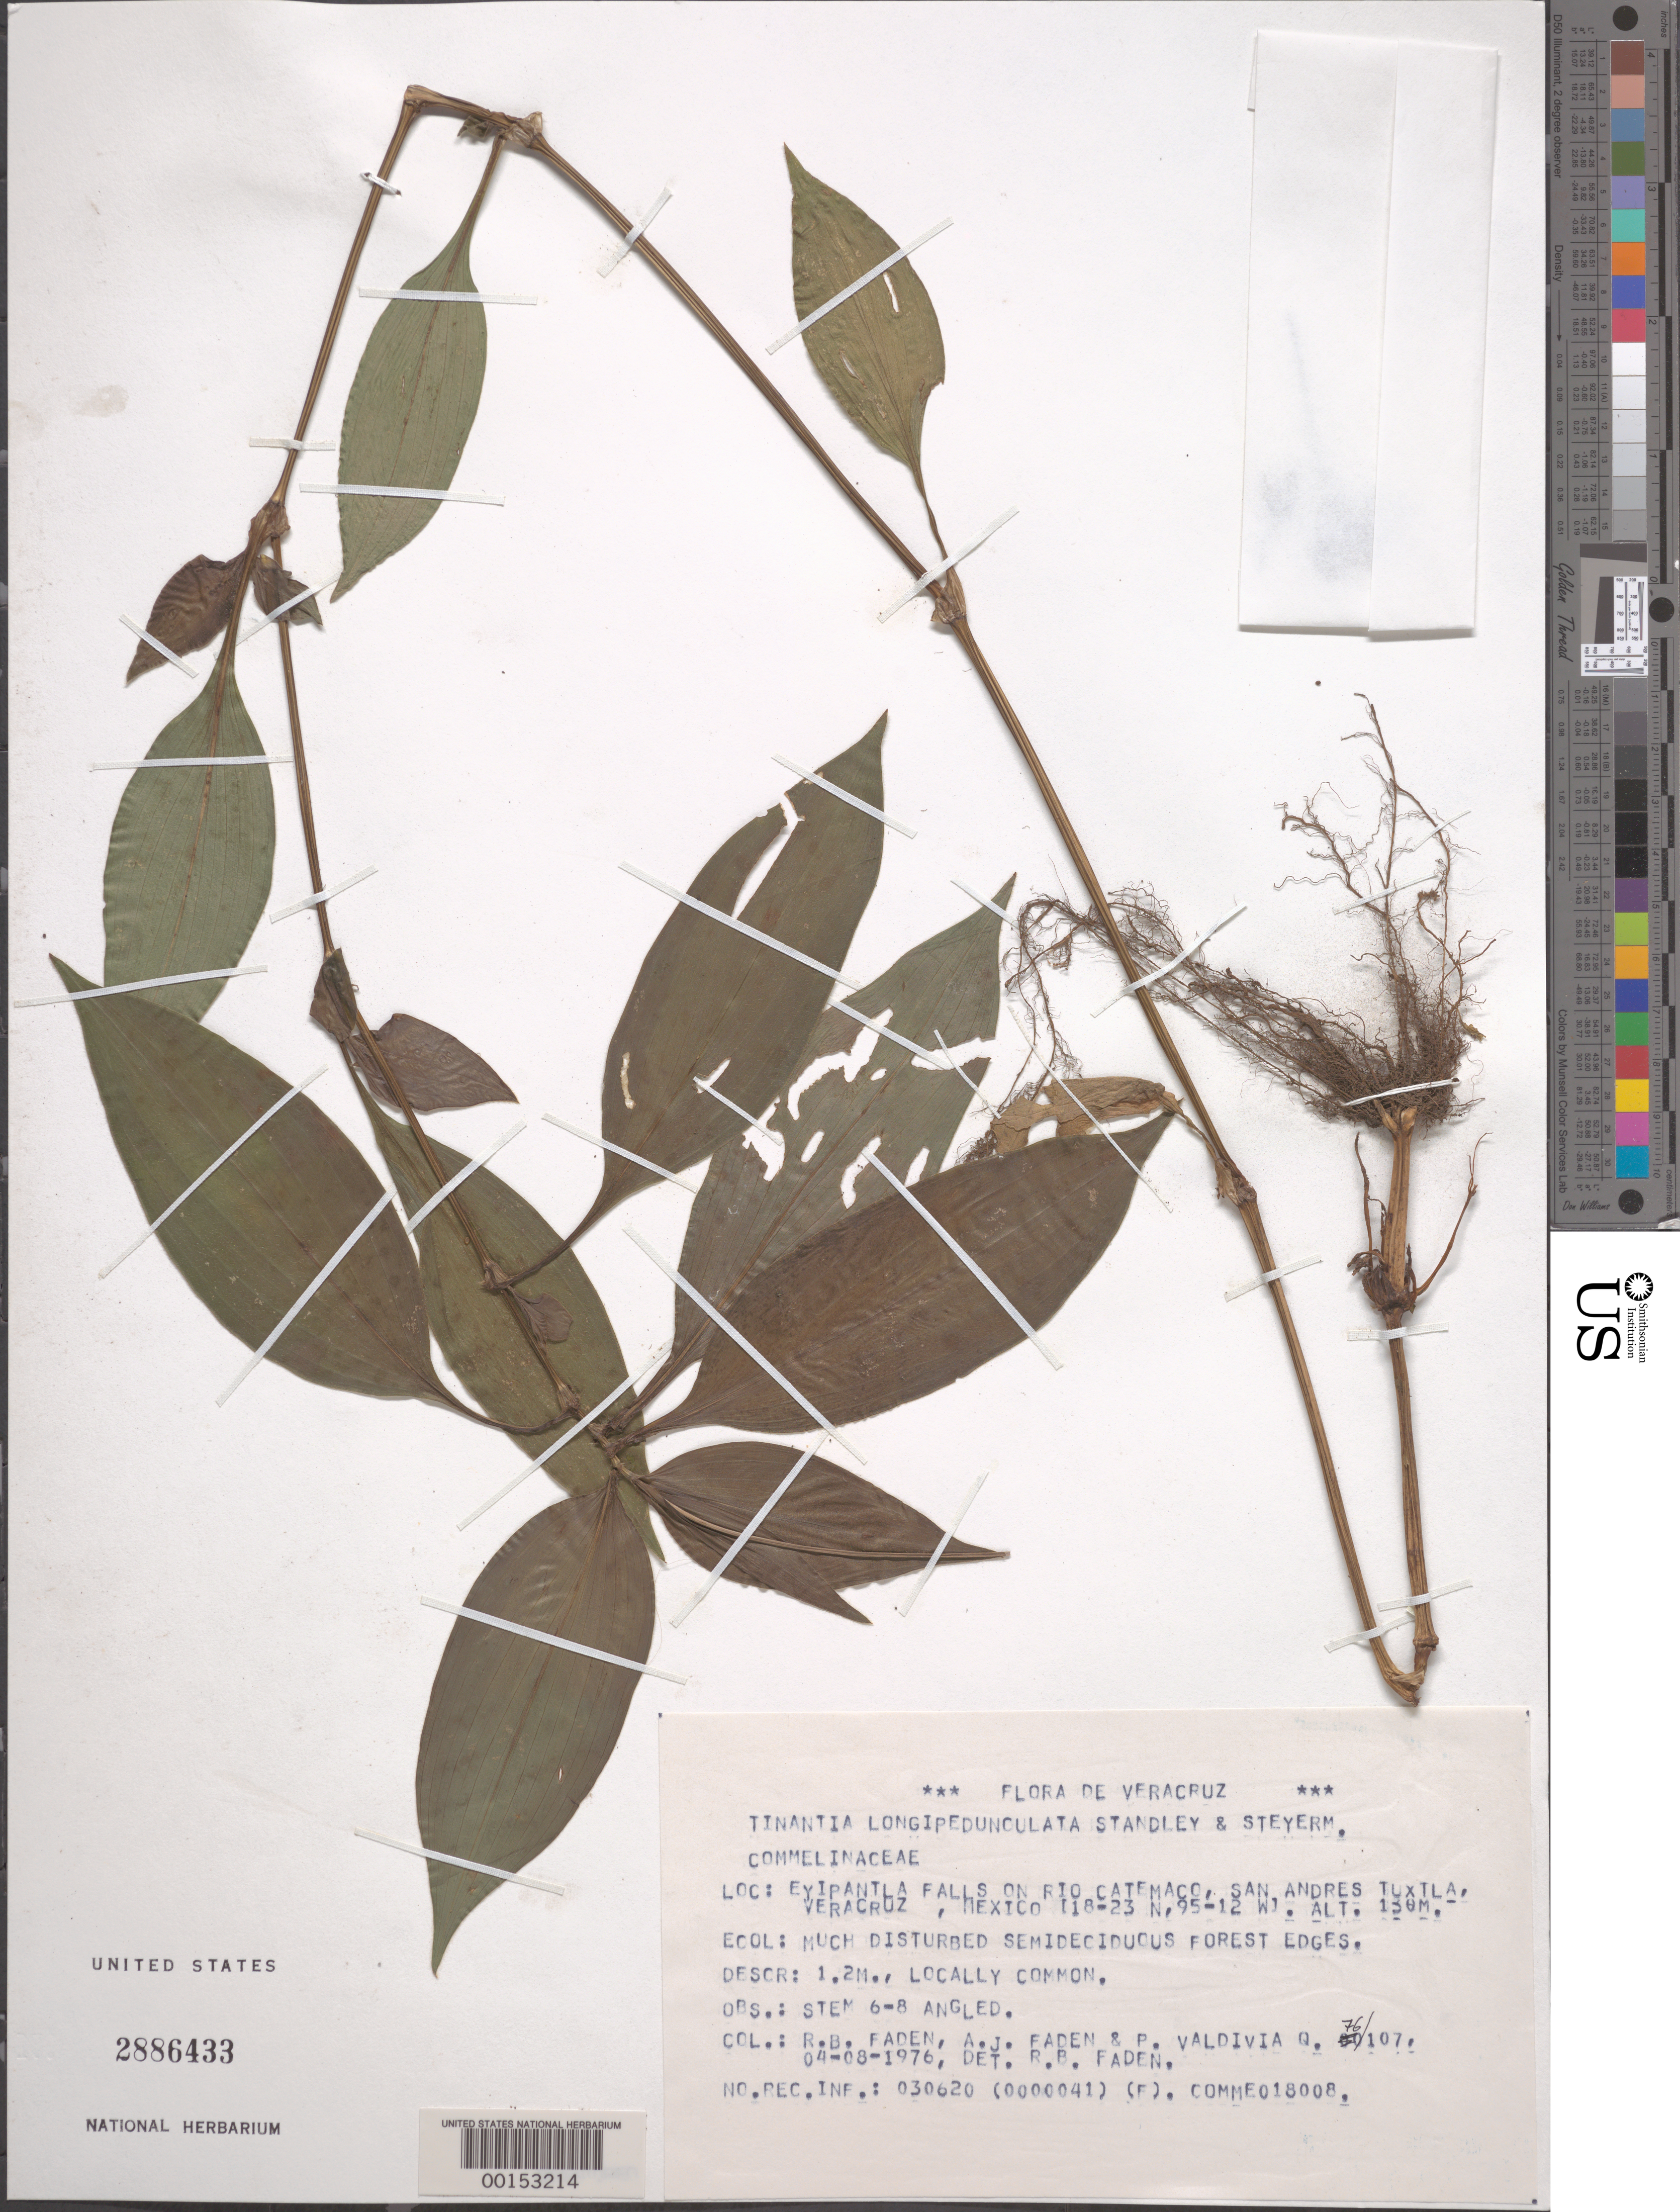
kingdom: Plantae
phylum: Tracheophyta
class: Liliopsida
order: Commelinales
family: Commelinaceae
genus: Tinantia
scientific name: Tinantia longipedunculata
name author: Standl. & Steyerm.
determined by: Faden, Robert B., (US), Smithsonian Institution - National Museum of Natural History (UNITED STATES)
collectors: R. B. Faden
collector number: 76/107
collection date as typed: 04 Aug 1976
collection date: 1976-08-04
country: Mexico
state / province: Veracruz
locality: Eyipantla falls on rio catemac, san andes Tuxtla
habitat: Disturbed semideciduous forest edge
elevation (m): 130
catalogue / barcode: US 2886433